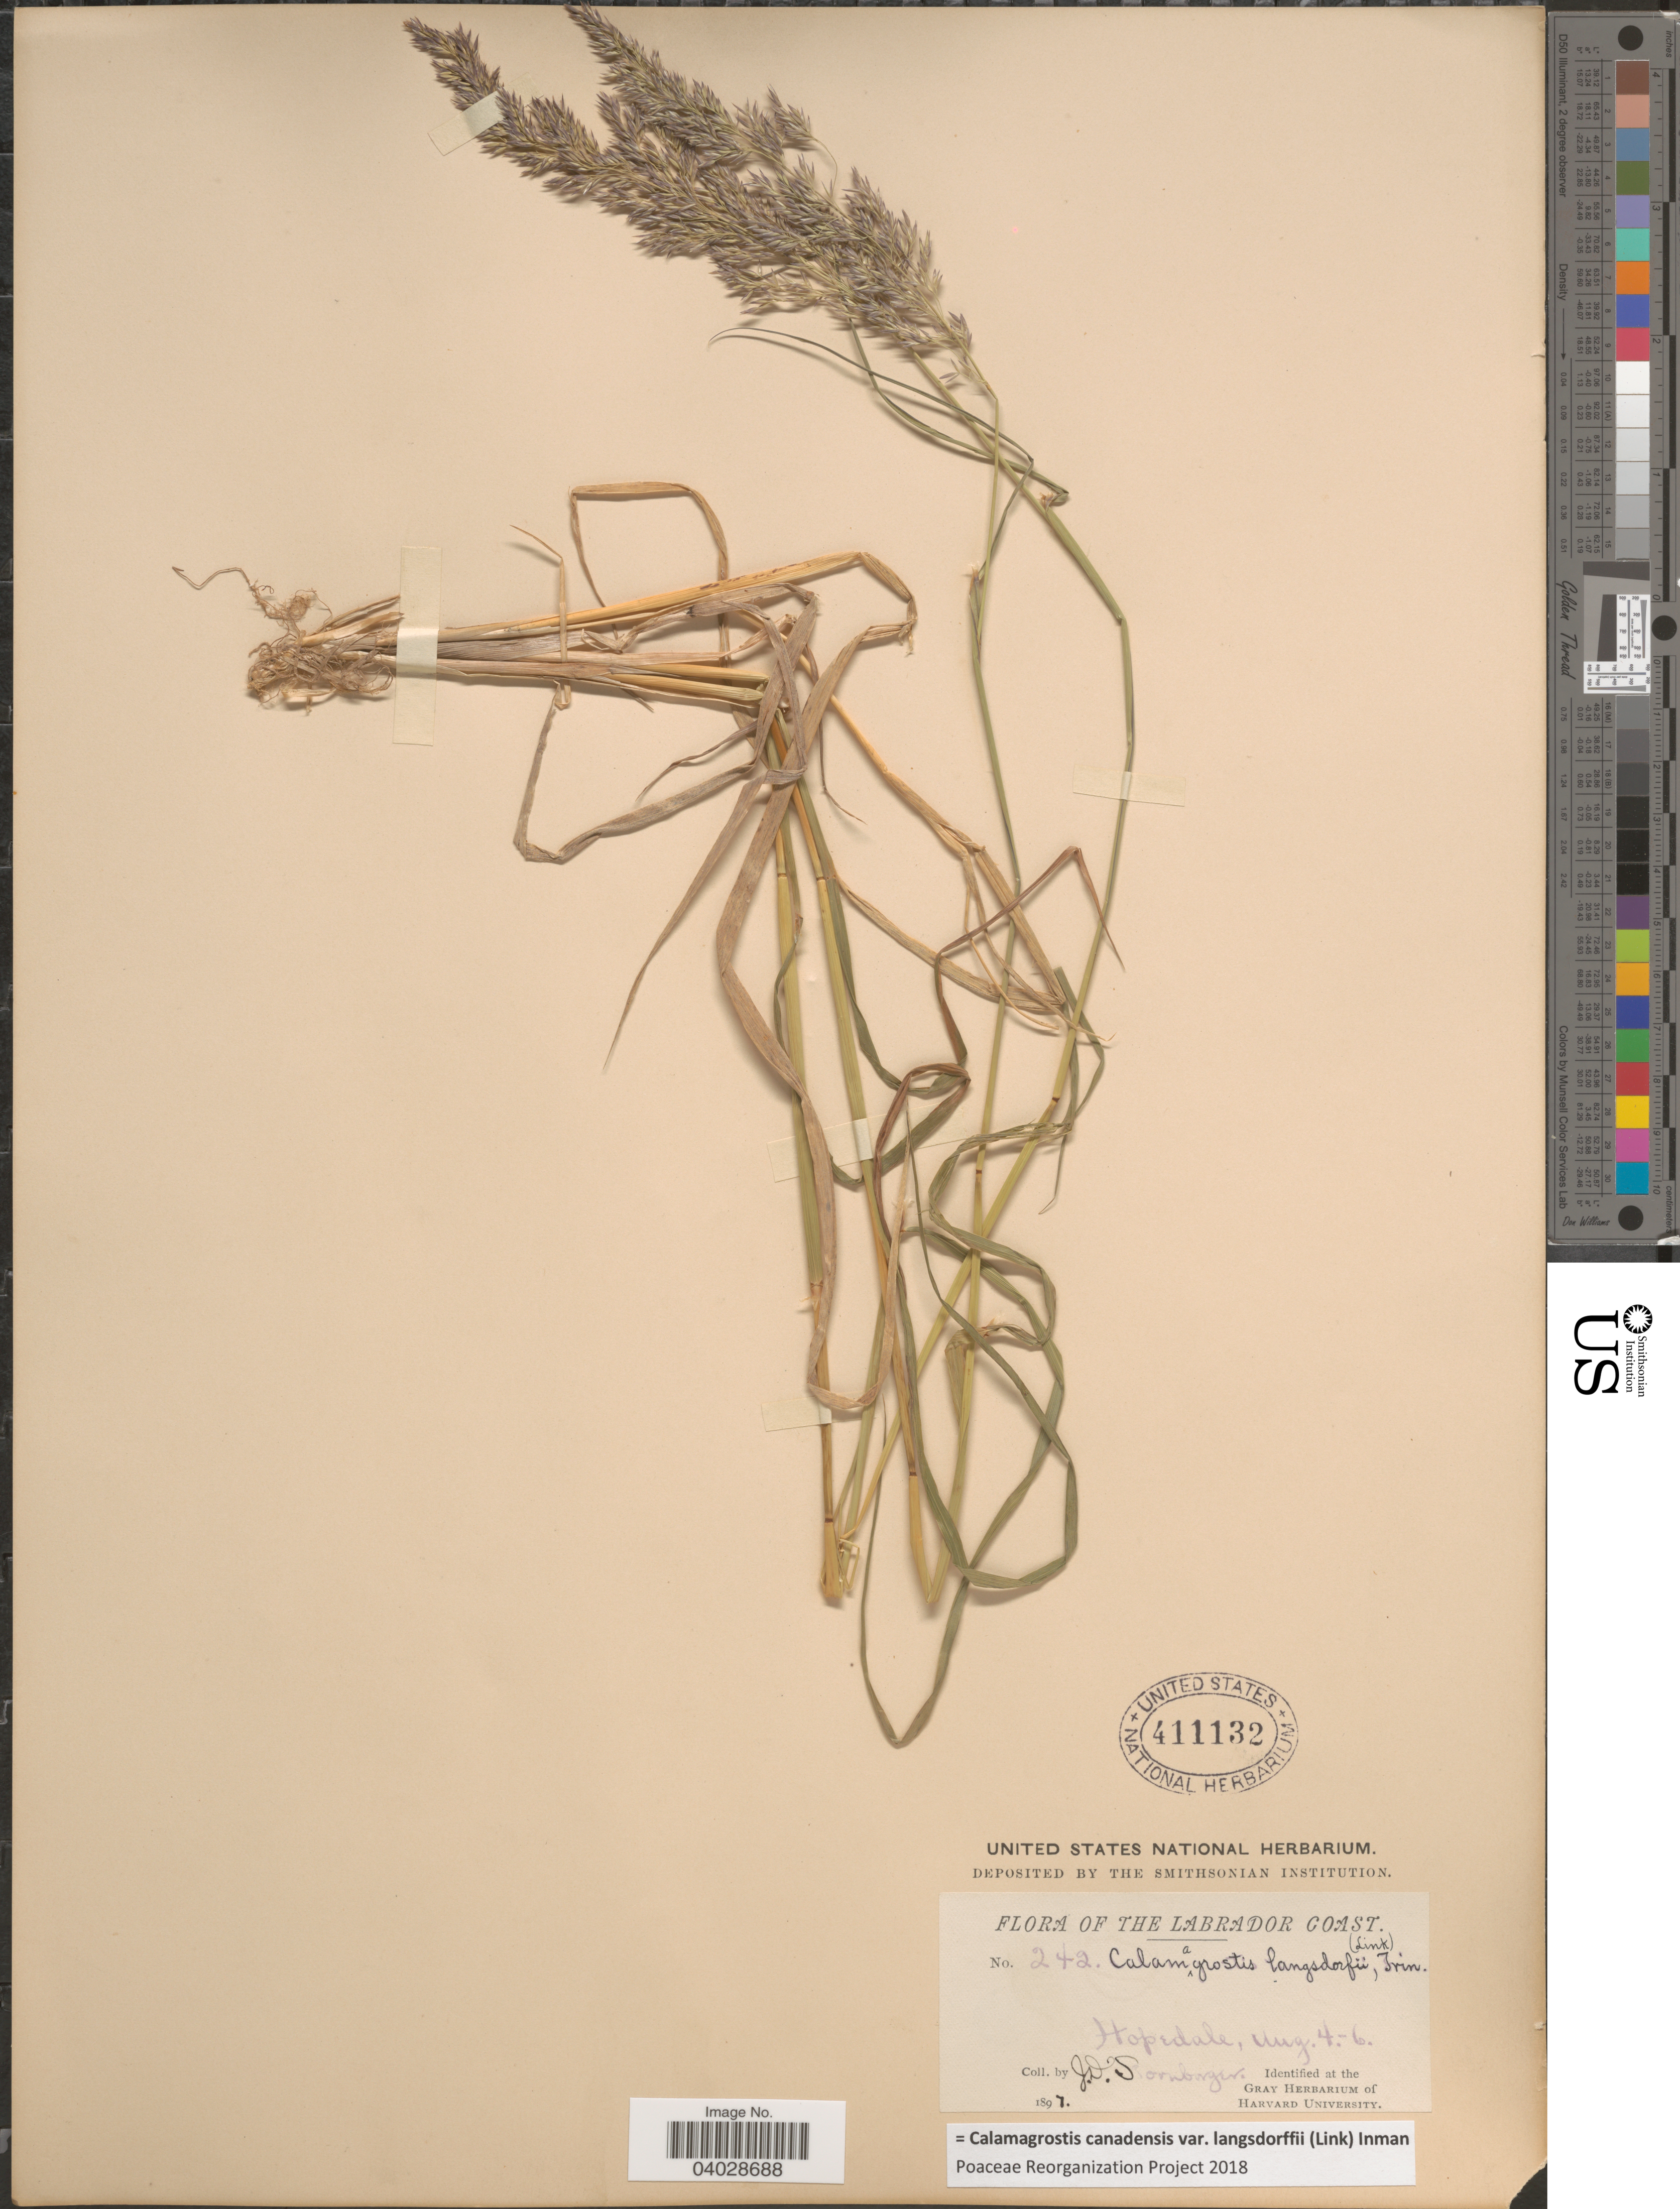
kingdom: Plantae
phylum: Tracheophyta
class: Liliopsida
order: Poales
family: Poaceae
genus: Calamagrostis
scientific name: Calamagrostis canadensis var. langsdorffii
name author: (Link) Inman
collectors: J. Sornborger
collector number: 242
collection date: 1897-08-04/1897-08-06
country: Canada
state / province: Newfoundland and Labrador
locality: Labrador Coast. Hopedale.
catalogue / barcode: US 411132